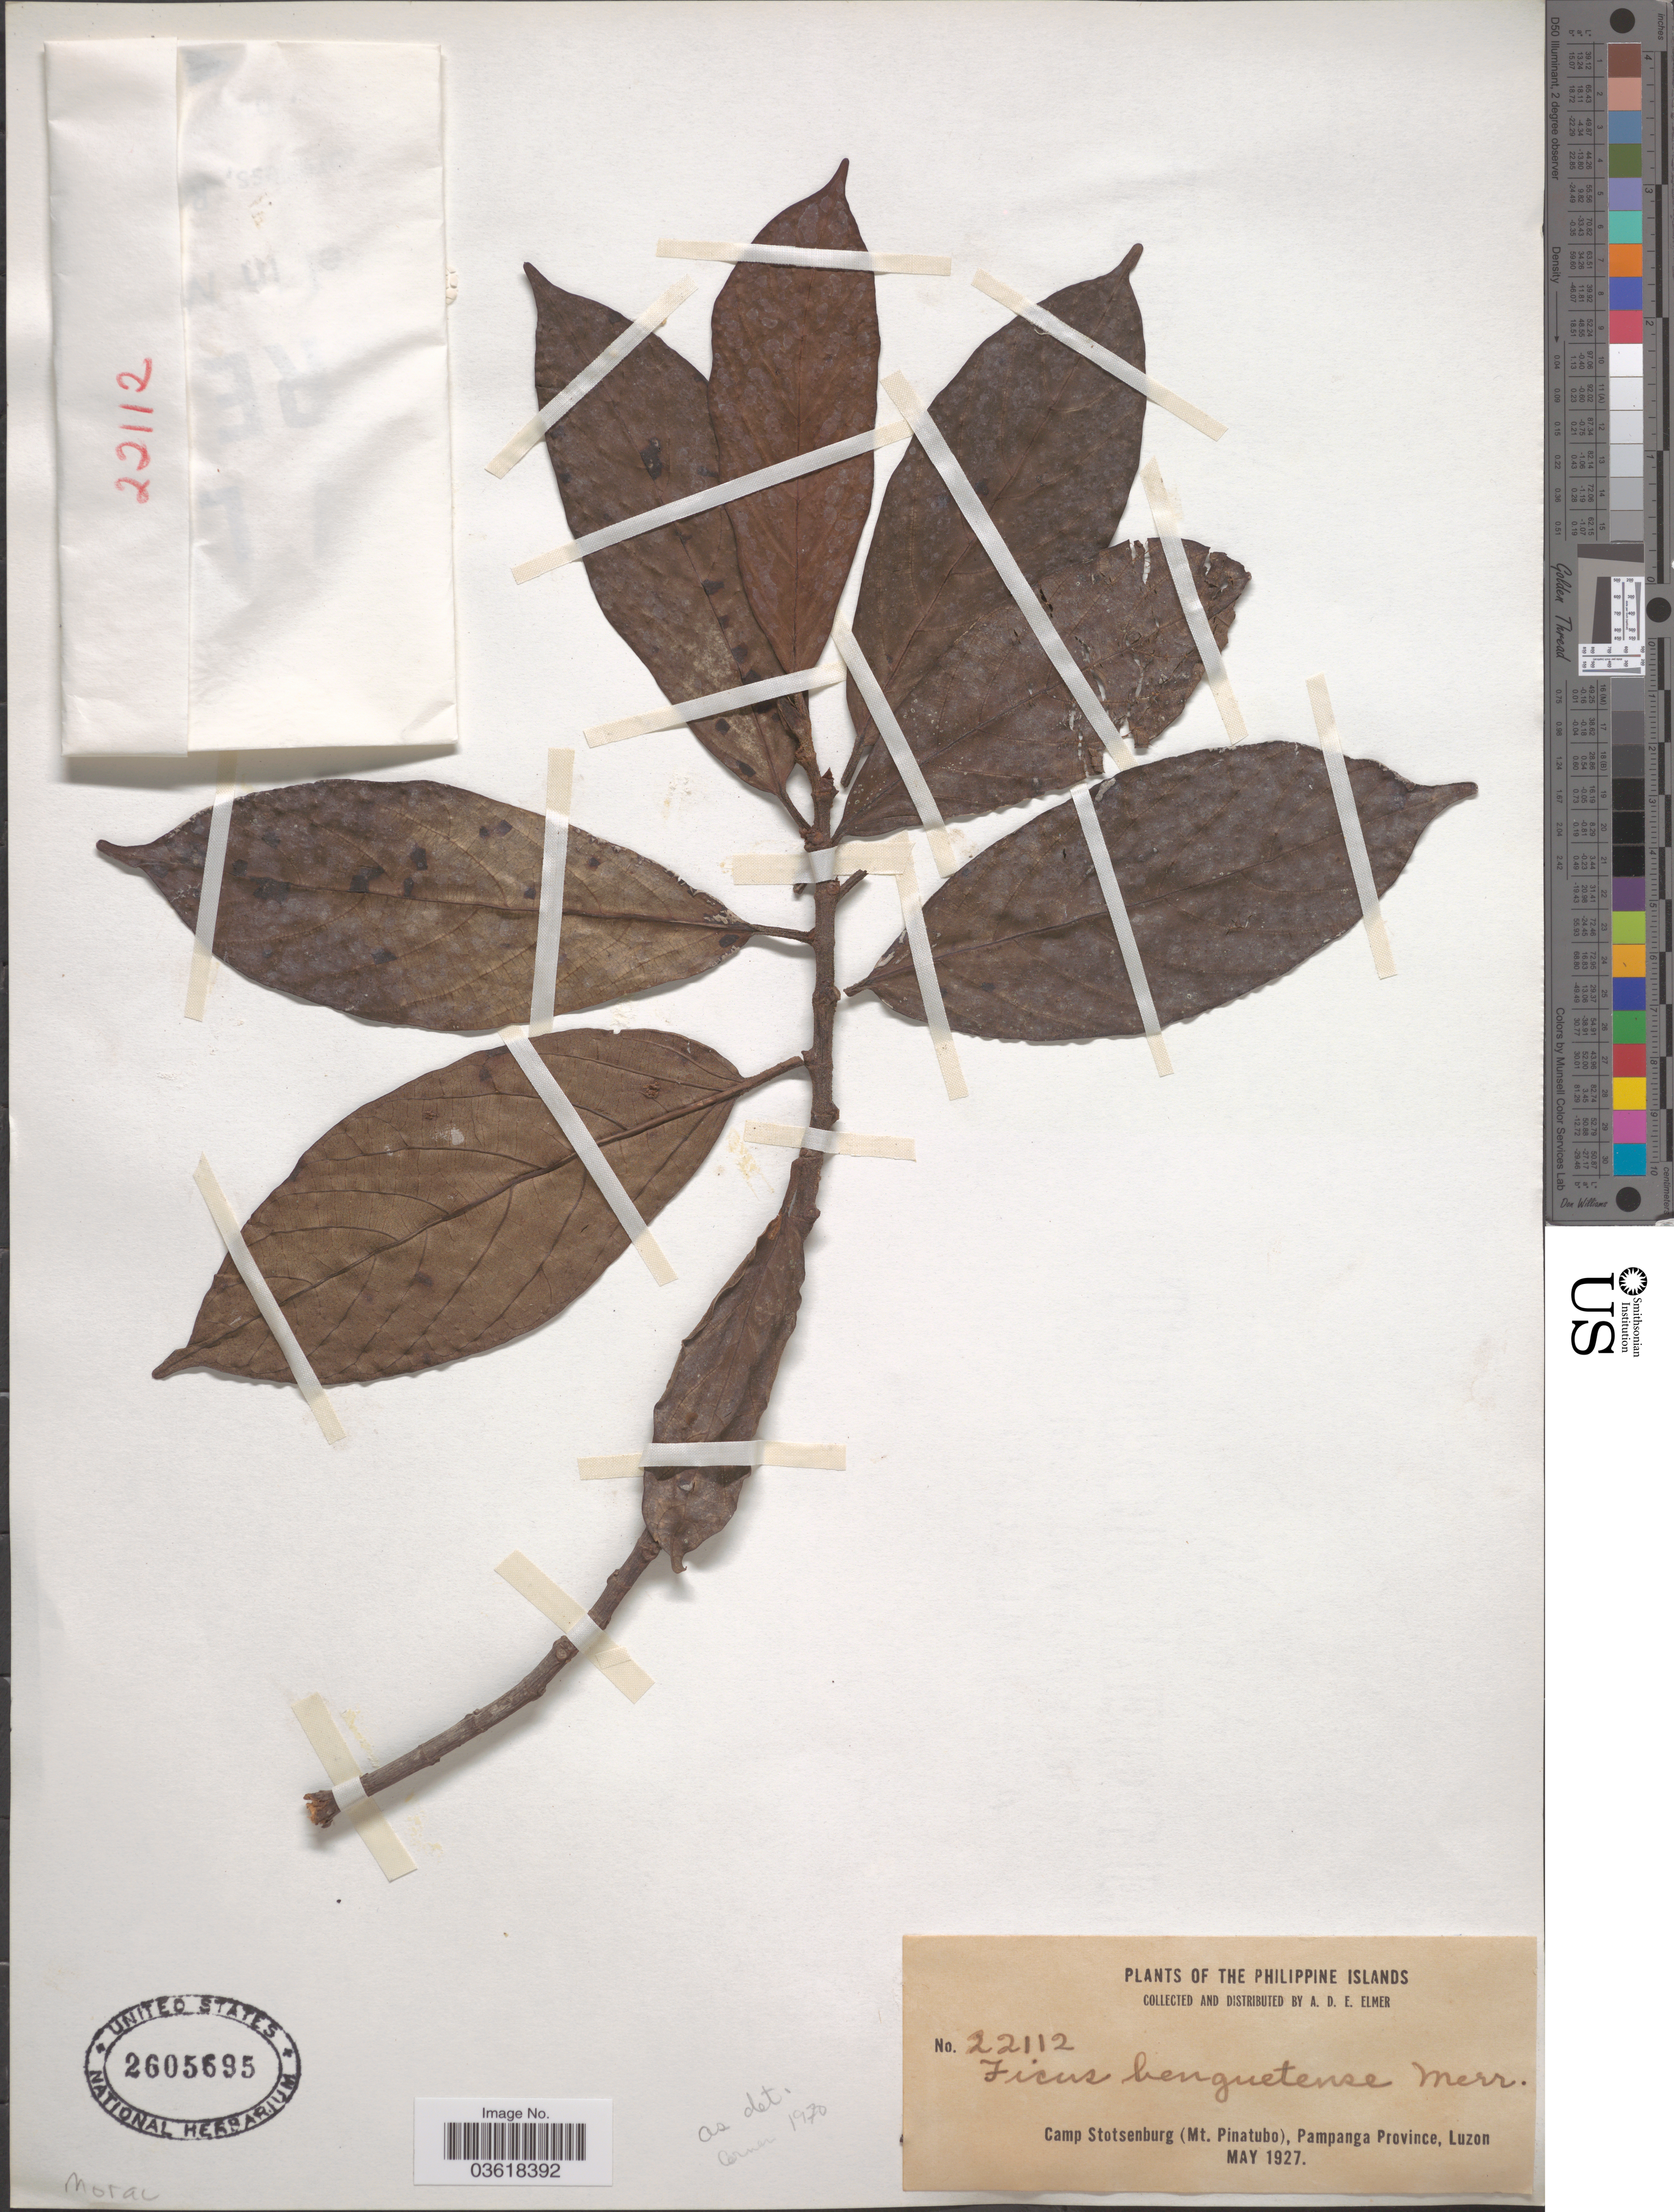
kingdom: Plantae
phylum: Tracheophyta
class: Magnoliopsida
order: Rosales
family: Moraceae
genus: Ficus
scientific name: Ficus benguetensis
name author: Merr.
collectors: A. D. E. Elmer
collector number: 22112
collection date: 1927-05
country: Philippines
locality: Camp Stotsenburg (Mt. Pinatubo), Pampanga Province, Luzon.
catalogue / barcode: US 2605695